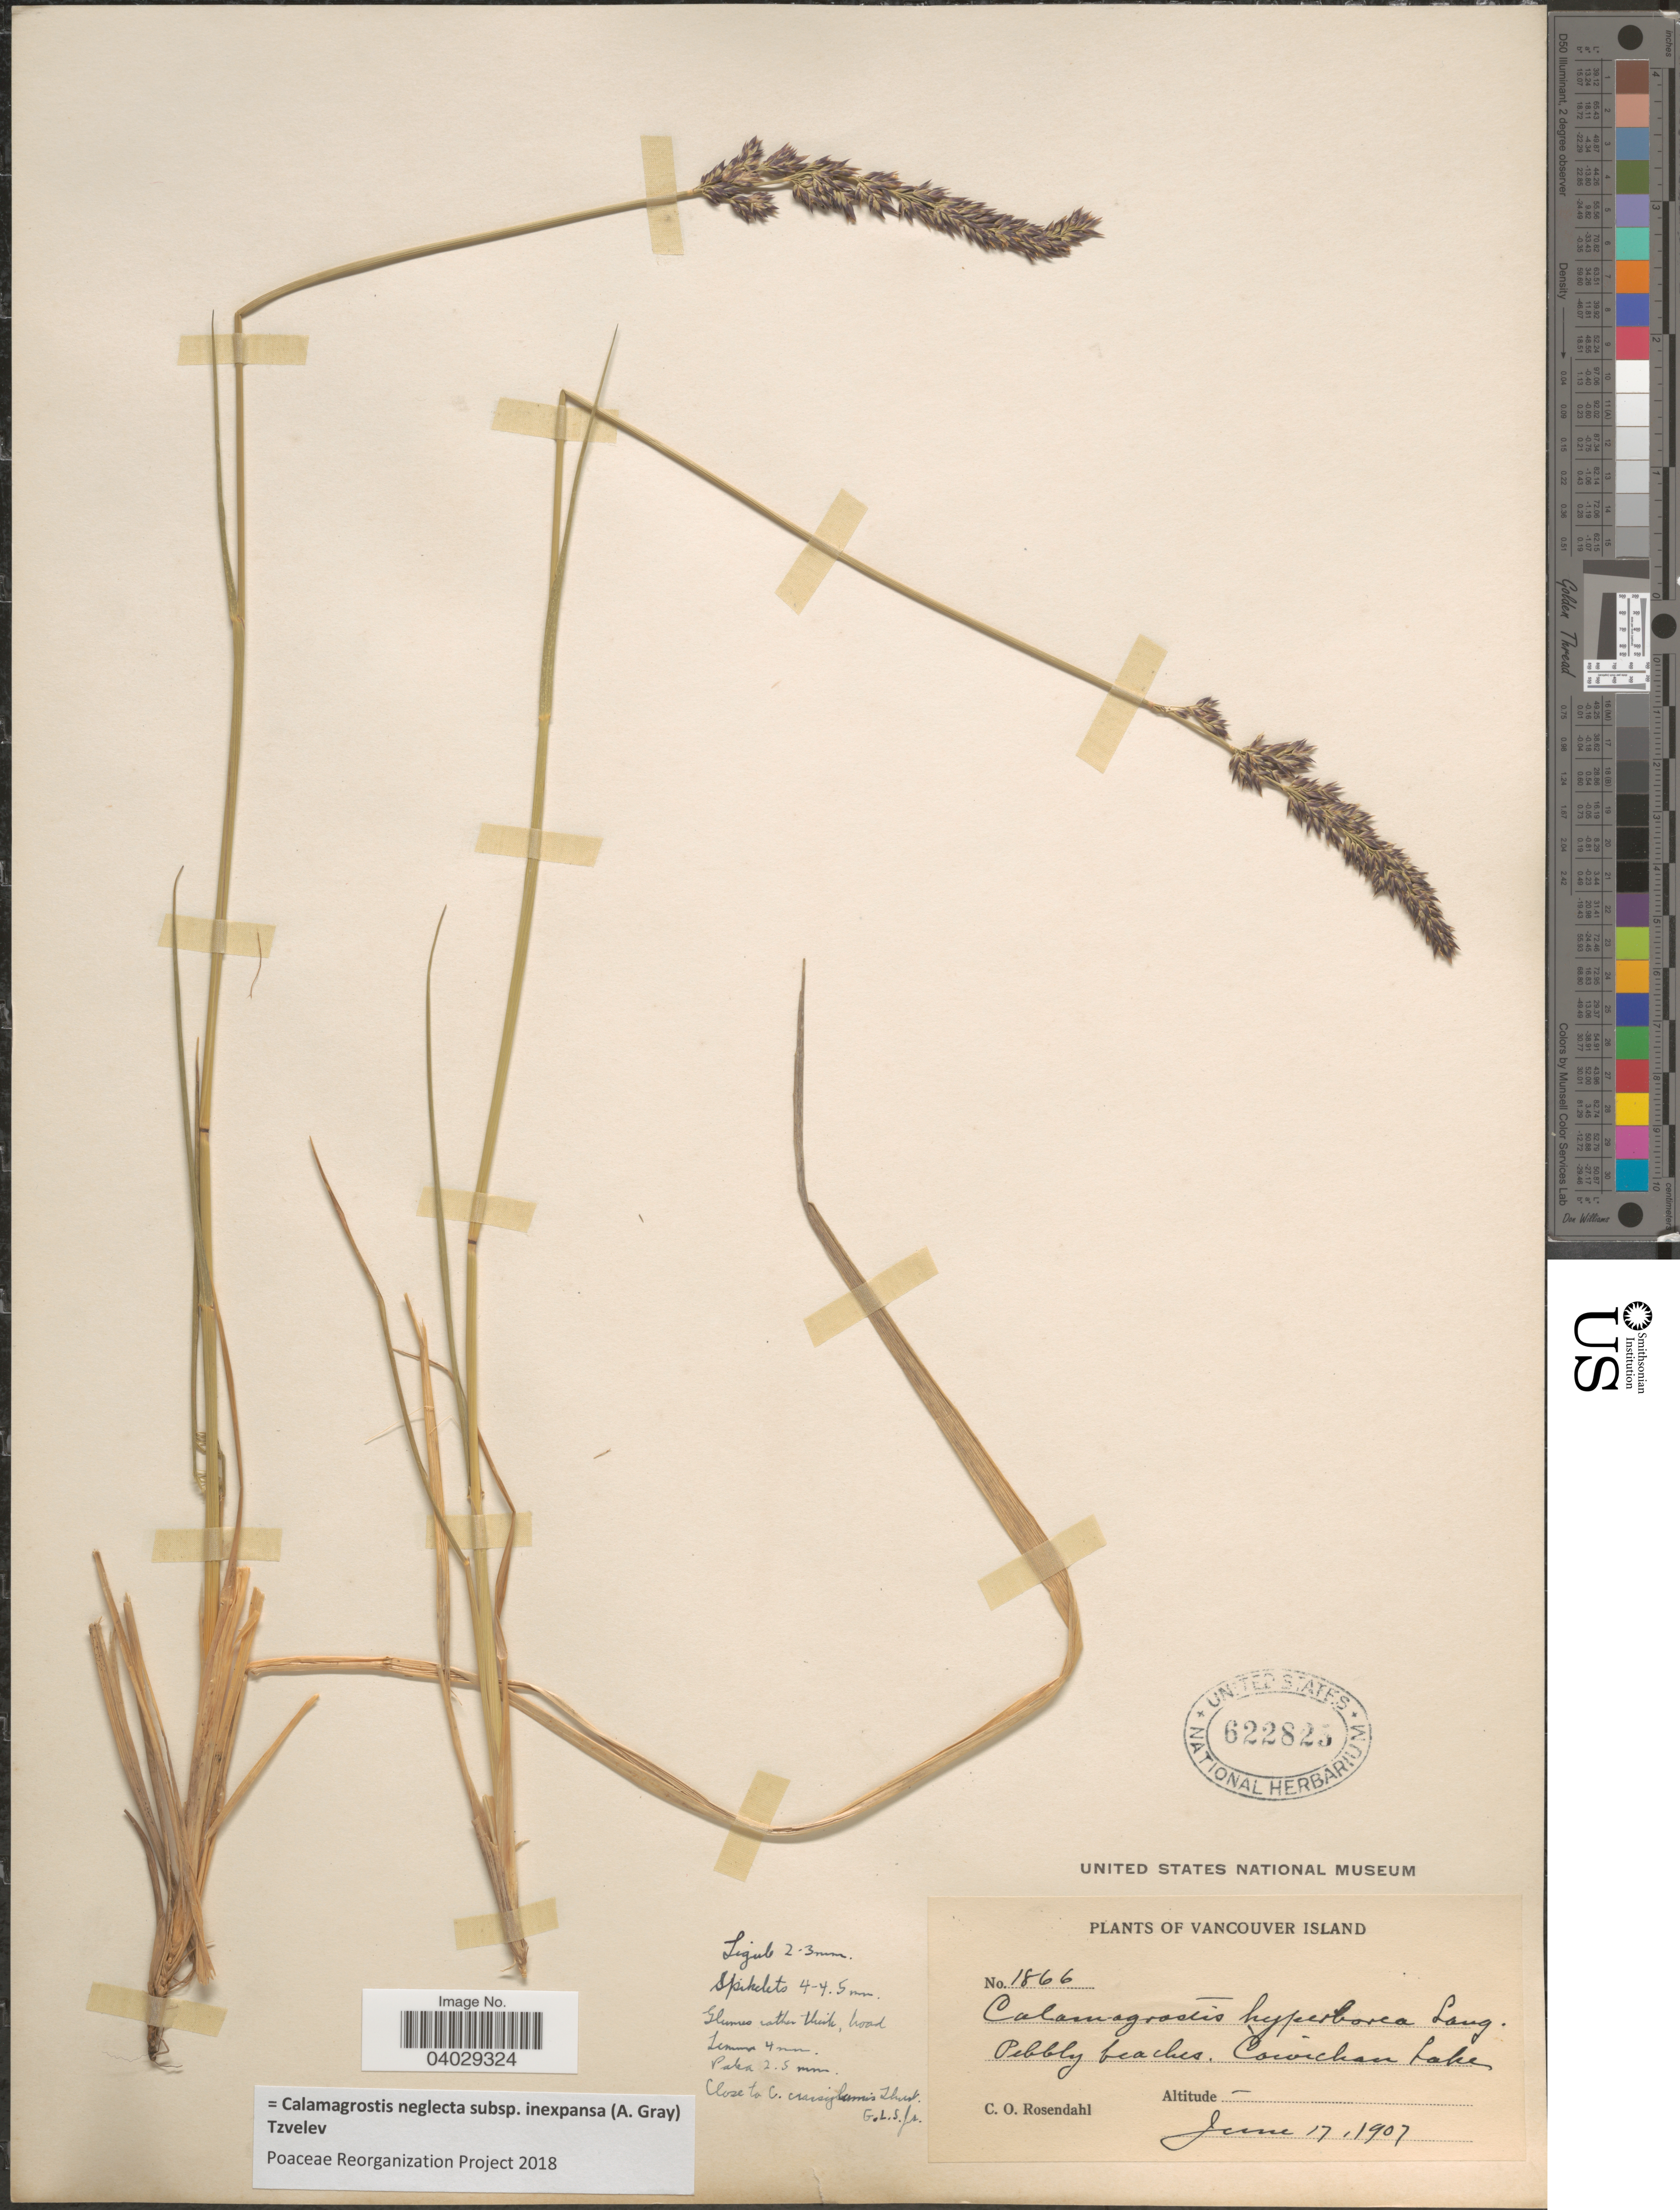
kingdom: Plantae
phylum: Tracheophyta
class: Liliopsida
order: Poales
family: Poaceae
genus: Calamagrostis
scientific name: Calamagrostis neglecta subsp. inexpansa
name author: (A. Gray) Tzvelev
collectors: C. O. Rosendahl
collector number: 1866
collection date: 1907-06-17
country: Canada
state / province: British Columbia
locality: Vancouver Island. Pebbly beaches. Cowichan Lake.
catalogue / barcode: US 622825